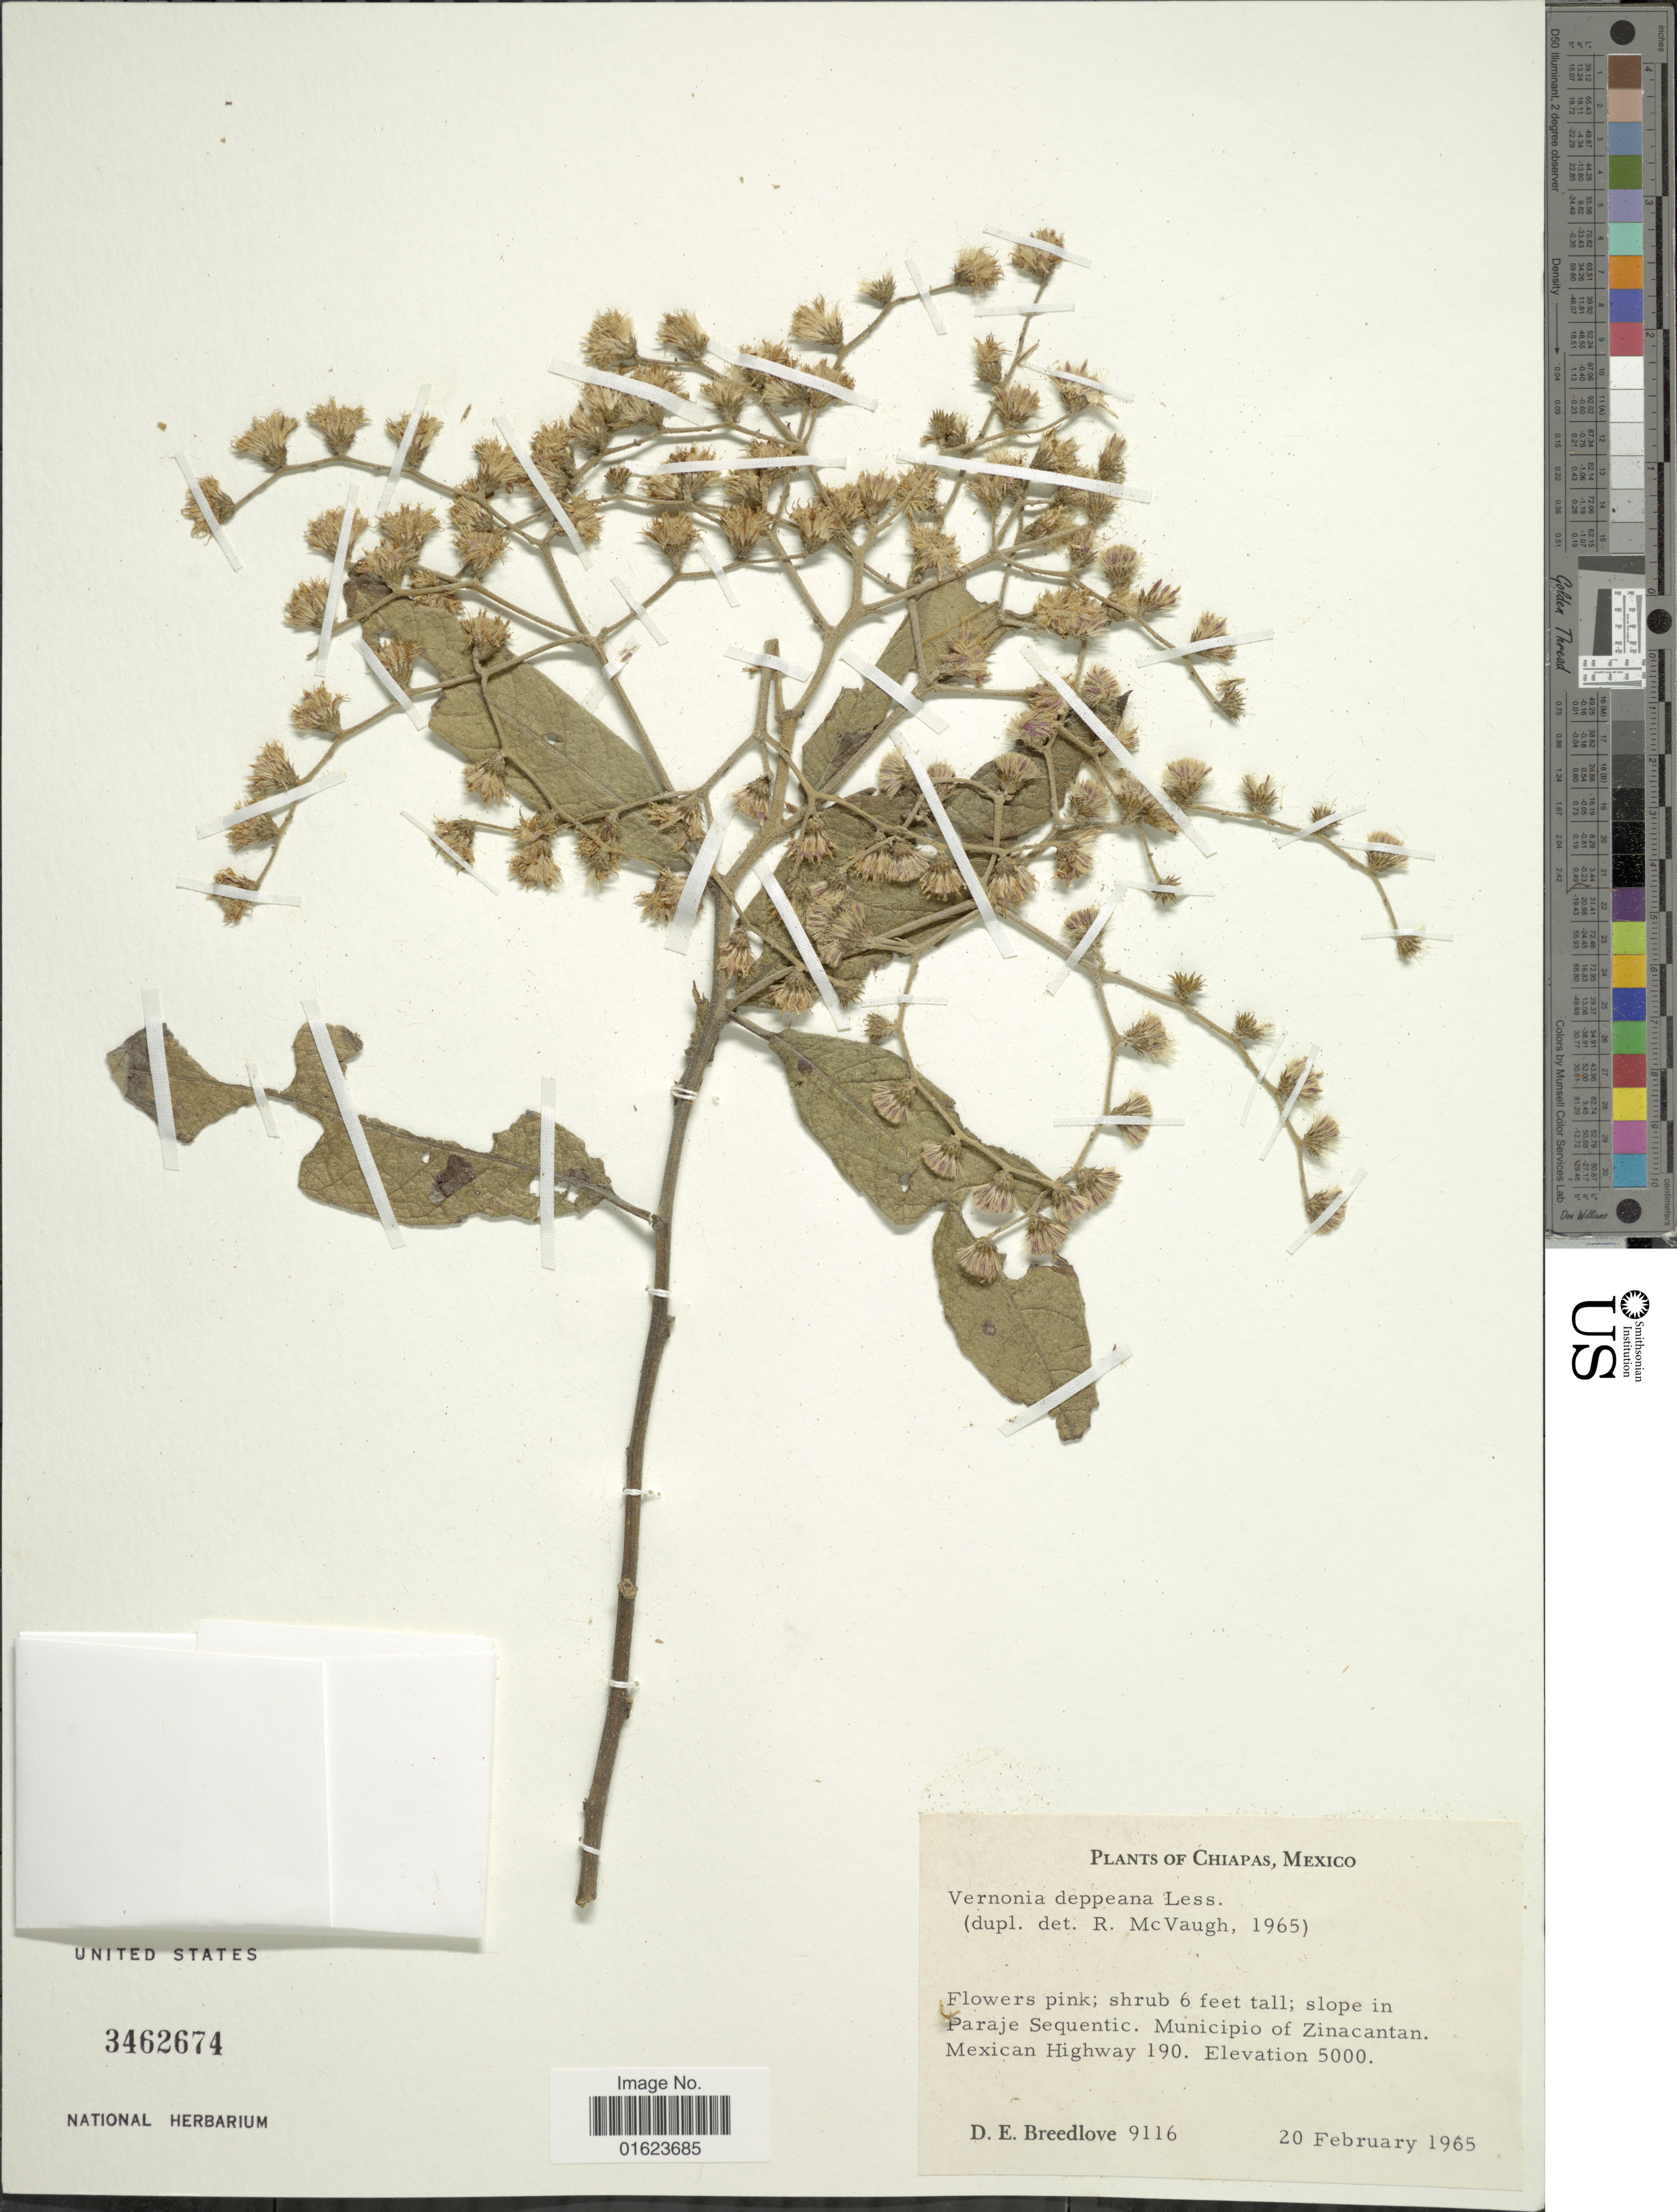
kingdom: Plantae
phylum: Tracheophyta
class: Magnoliopsida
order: Asterales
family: Asteraceae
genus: Vernonanthura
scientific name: Vernonanthura deppeana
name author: (Less.) H. Rob.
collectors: D. E. Breedlove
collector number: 9116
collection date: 1965-02-20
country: Mexico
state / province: Chiapas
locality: Chiapas, Mexico. Slope in Paraje Sequentic. Municipio of Zinacantan Mexican Highway 190.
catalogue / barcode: US 3462674